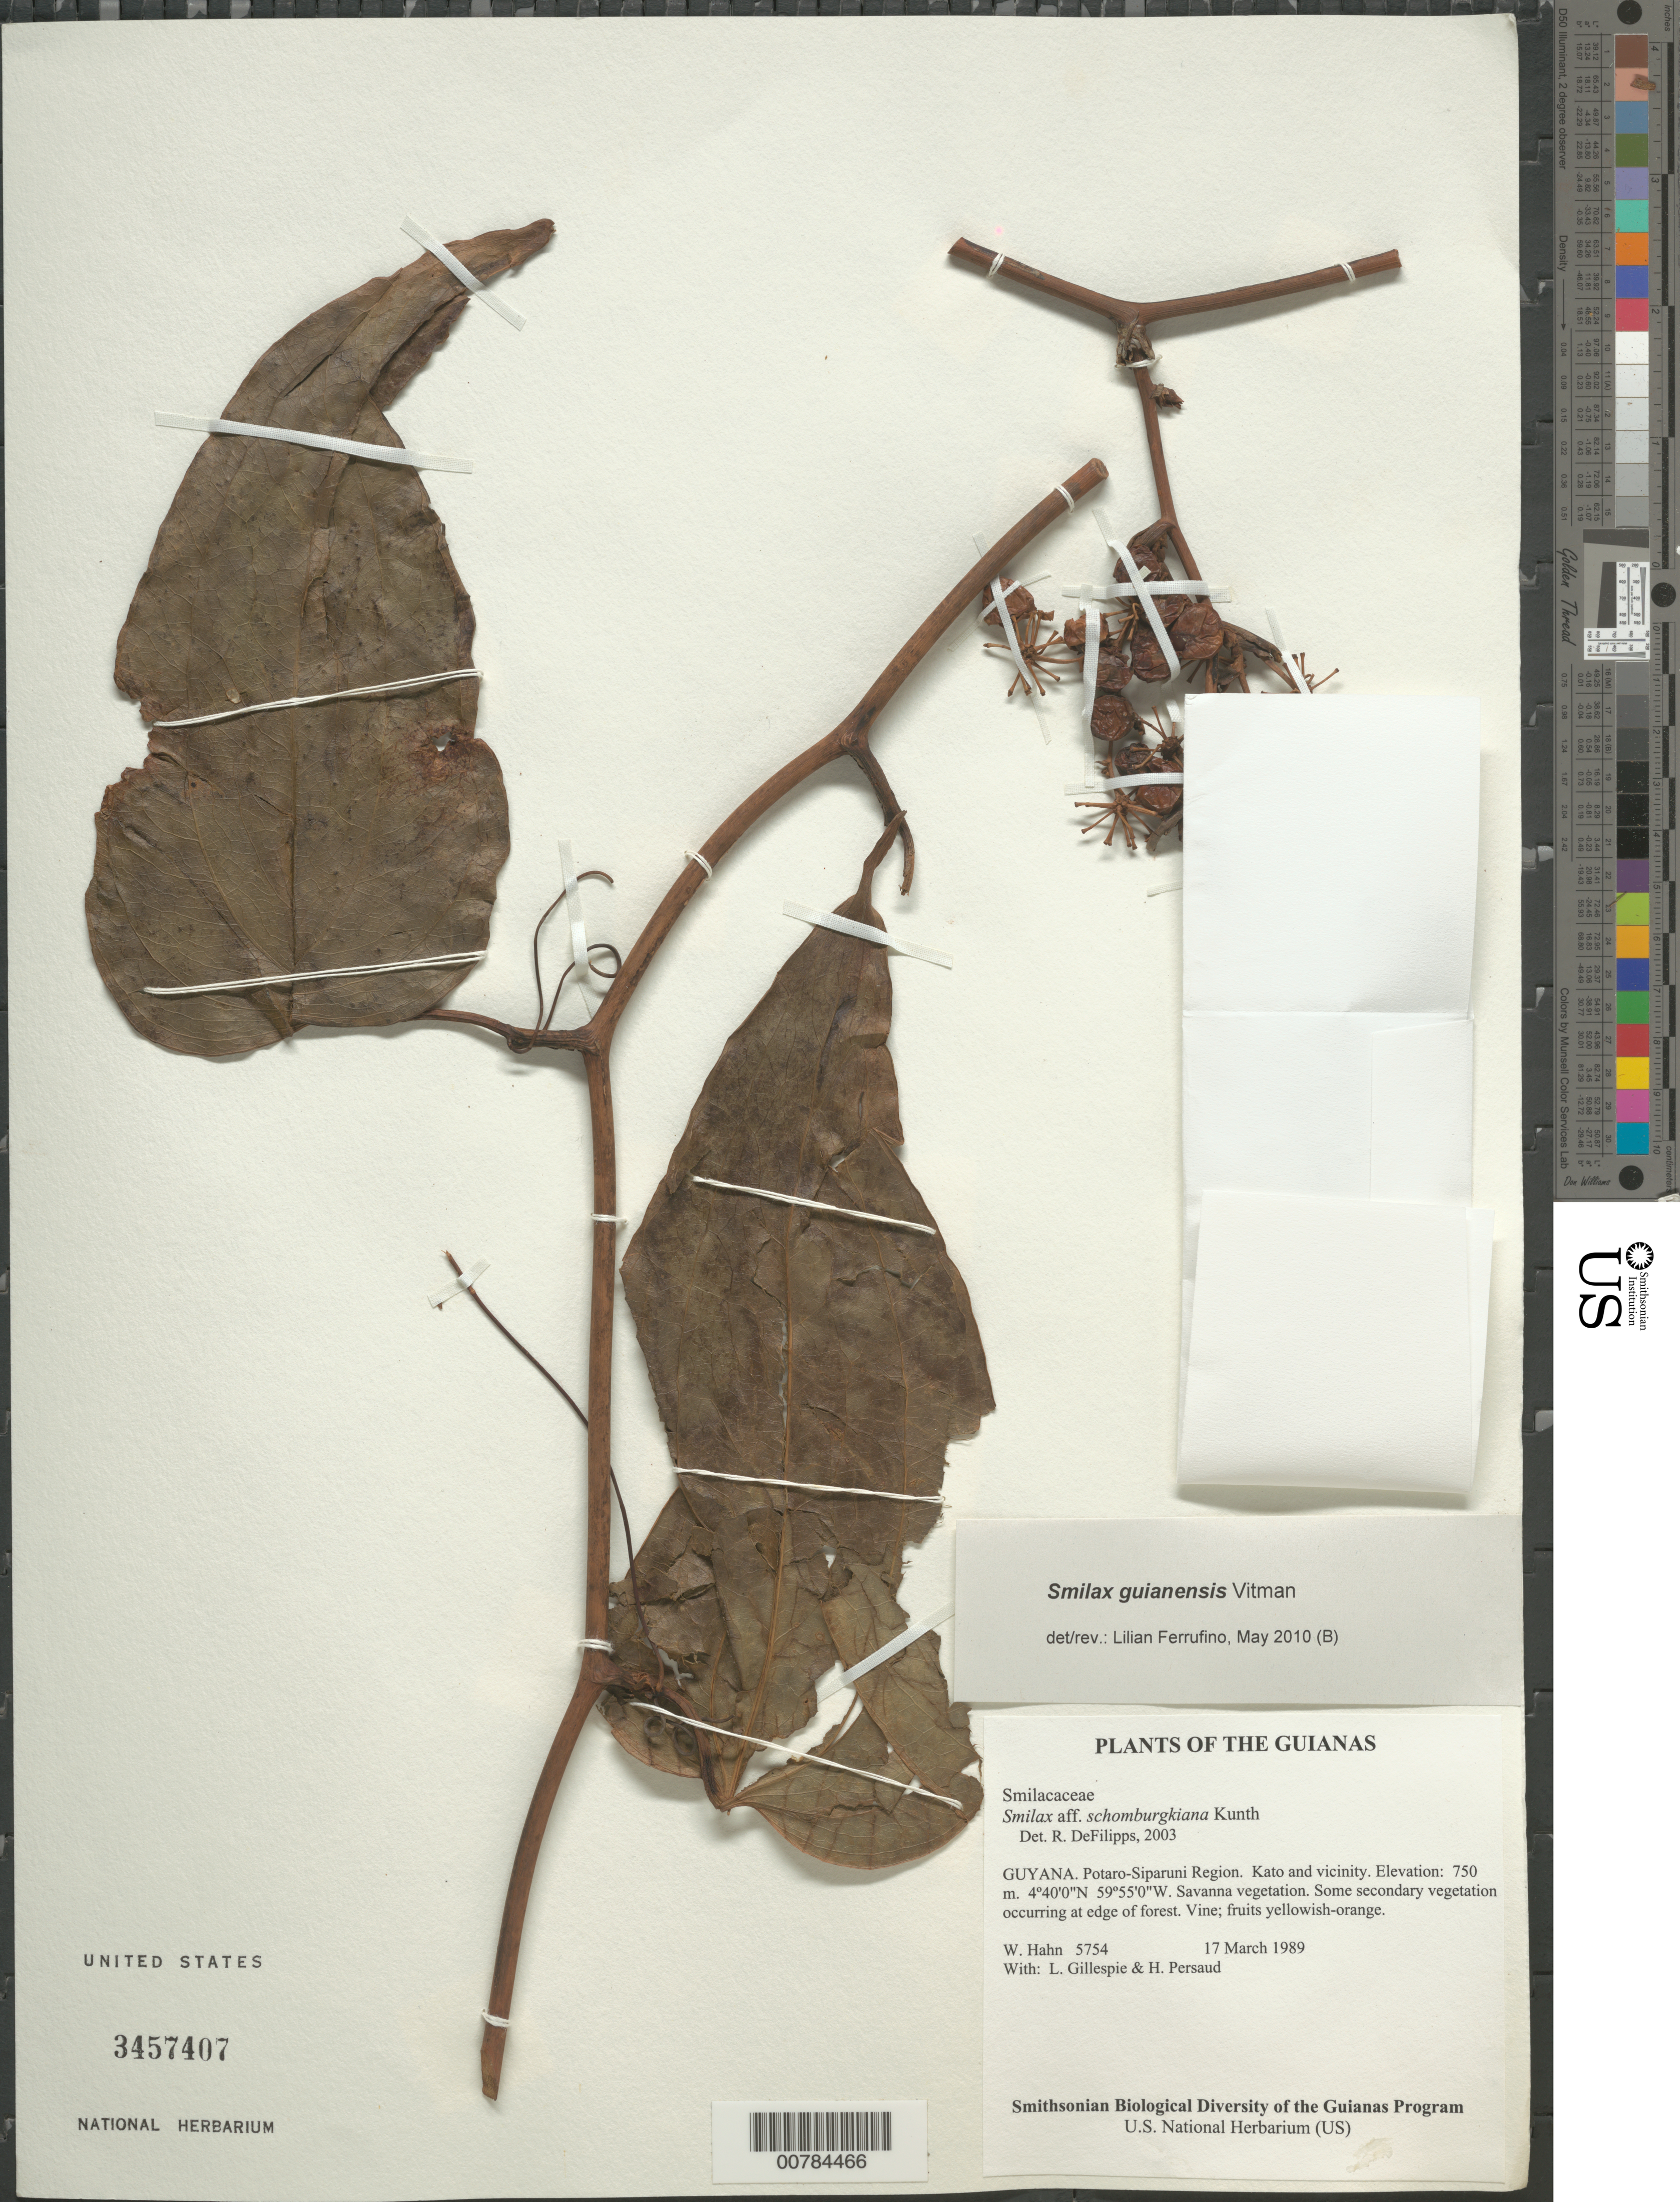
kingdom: Plantae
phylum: Tracheophyta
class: Liliopsida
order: Liliales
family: Smilacaceae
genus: Smilax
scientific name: Smilax guianensis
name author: Vitman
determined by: Ferrufino, L., (USJ), Herbario Universidad de Costa Rica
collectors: W. Hahn, L. J. Gillespie & H. Persaud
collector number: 5754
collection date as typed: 17 March 1989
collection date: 1989-03-17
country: Guyana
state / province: Potaro-Siparuni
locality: Kato and vicinity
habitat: Savanna vegetation. Some secondary vegetation occurring at edge of forest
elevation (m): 750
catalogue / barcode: US 3457407